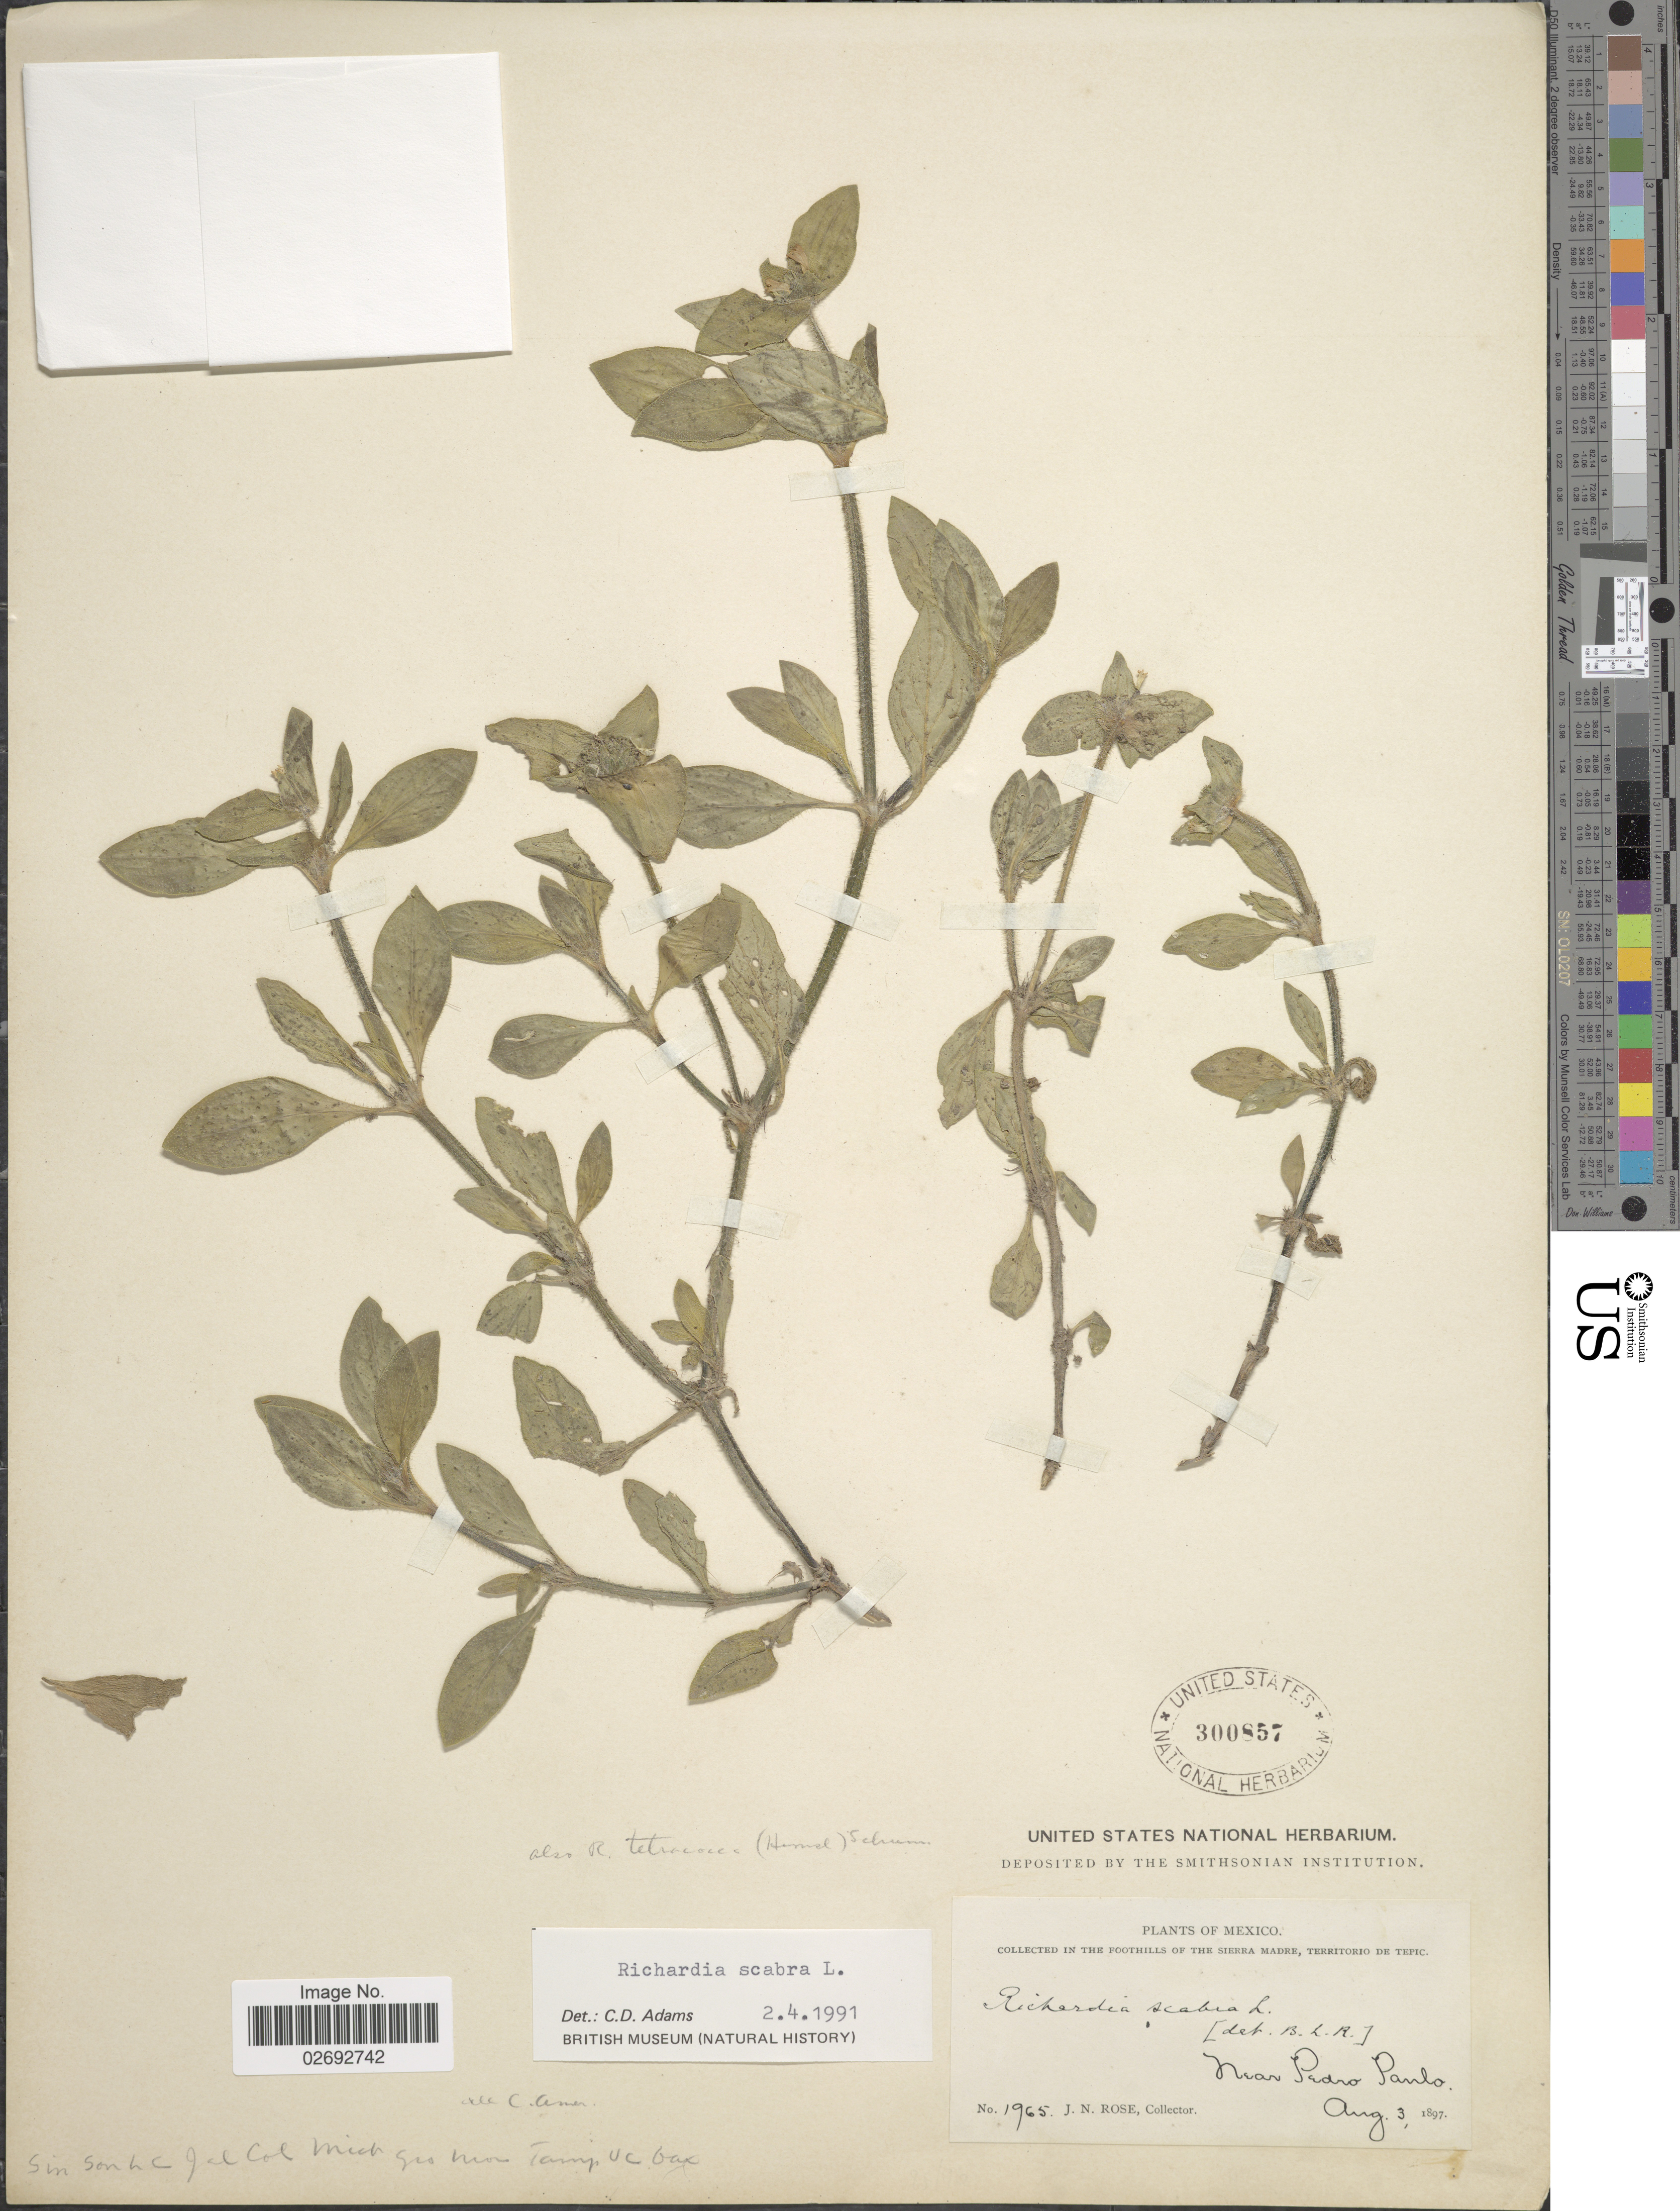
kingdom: Plantae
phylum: Tracheophyta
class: Magnoliopsida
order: Gentianales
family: Rubiaceae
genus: Richardia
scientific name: Richardia scabra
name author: L.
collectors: J. N. Rose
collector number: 1965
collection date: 1897-08-03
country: Mexico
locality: In the foothills of the Sierra Madre, Territorio de Tepic, near Pedro Paulo.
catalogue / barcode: US 300857